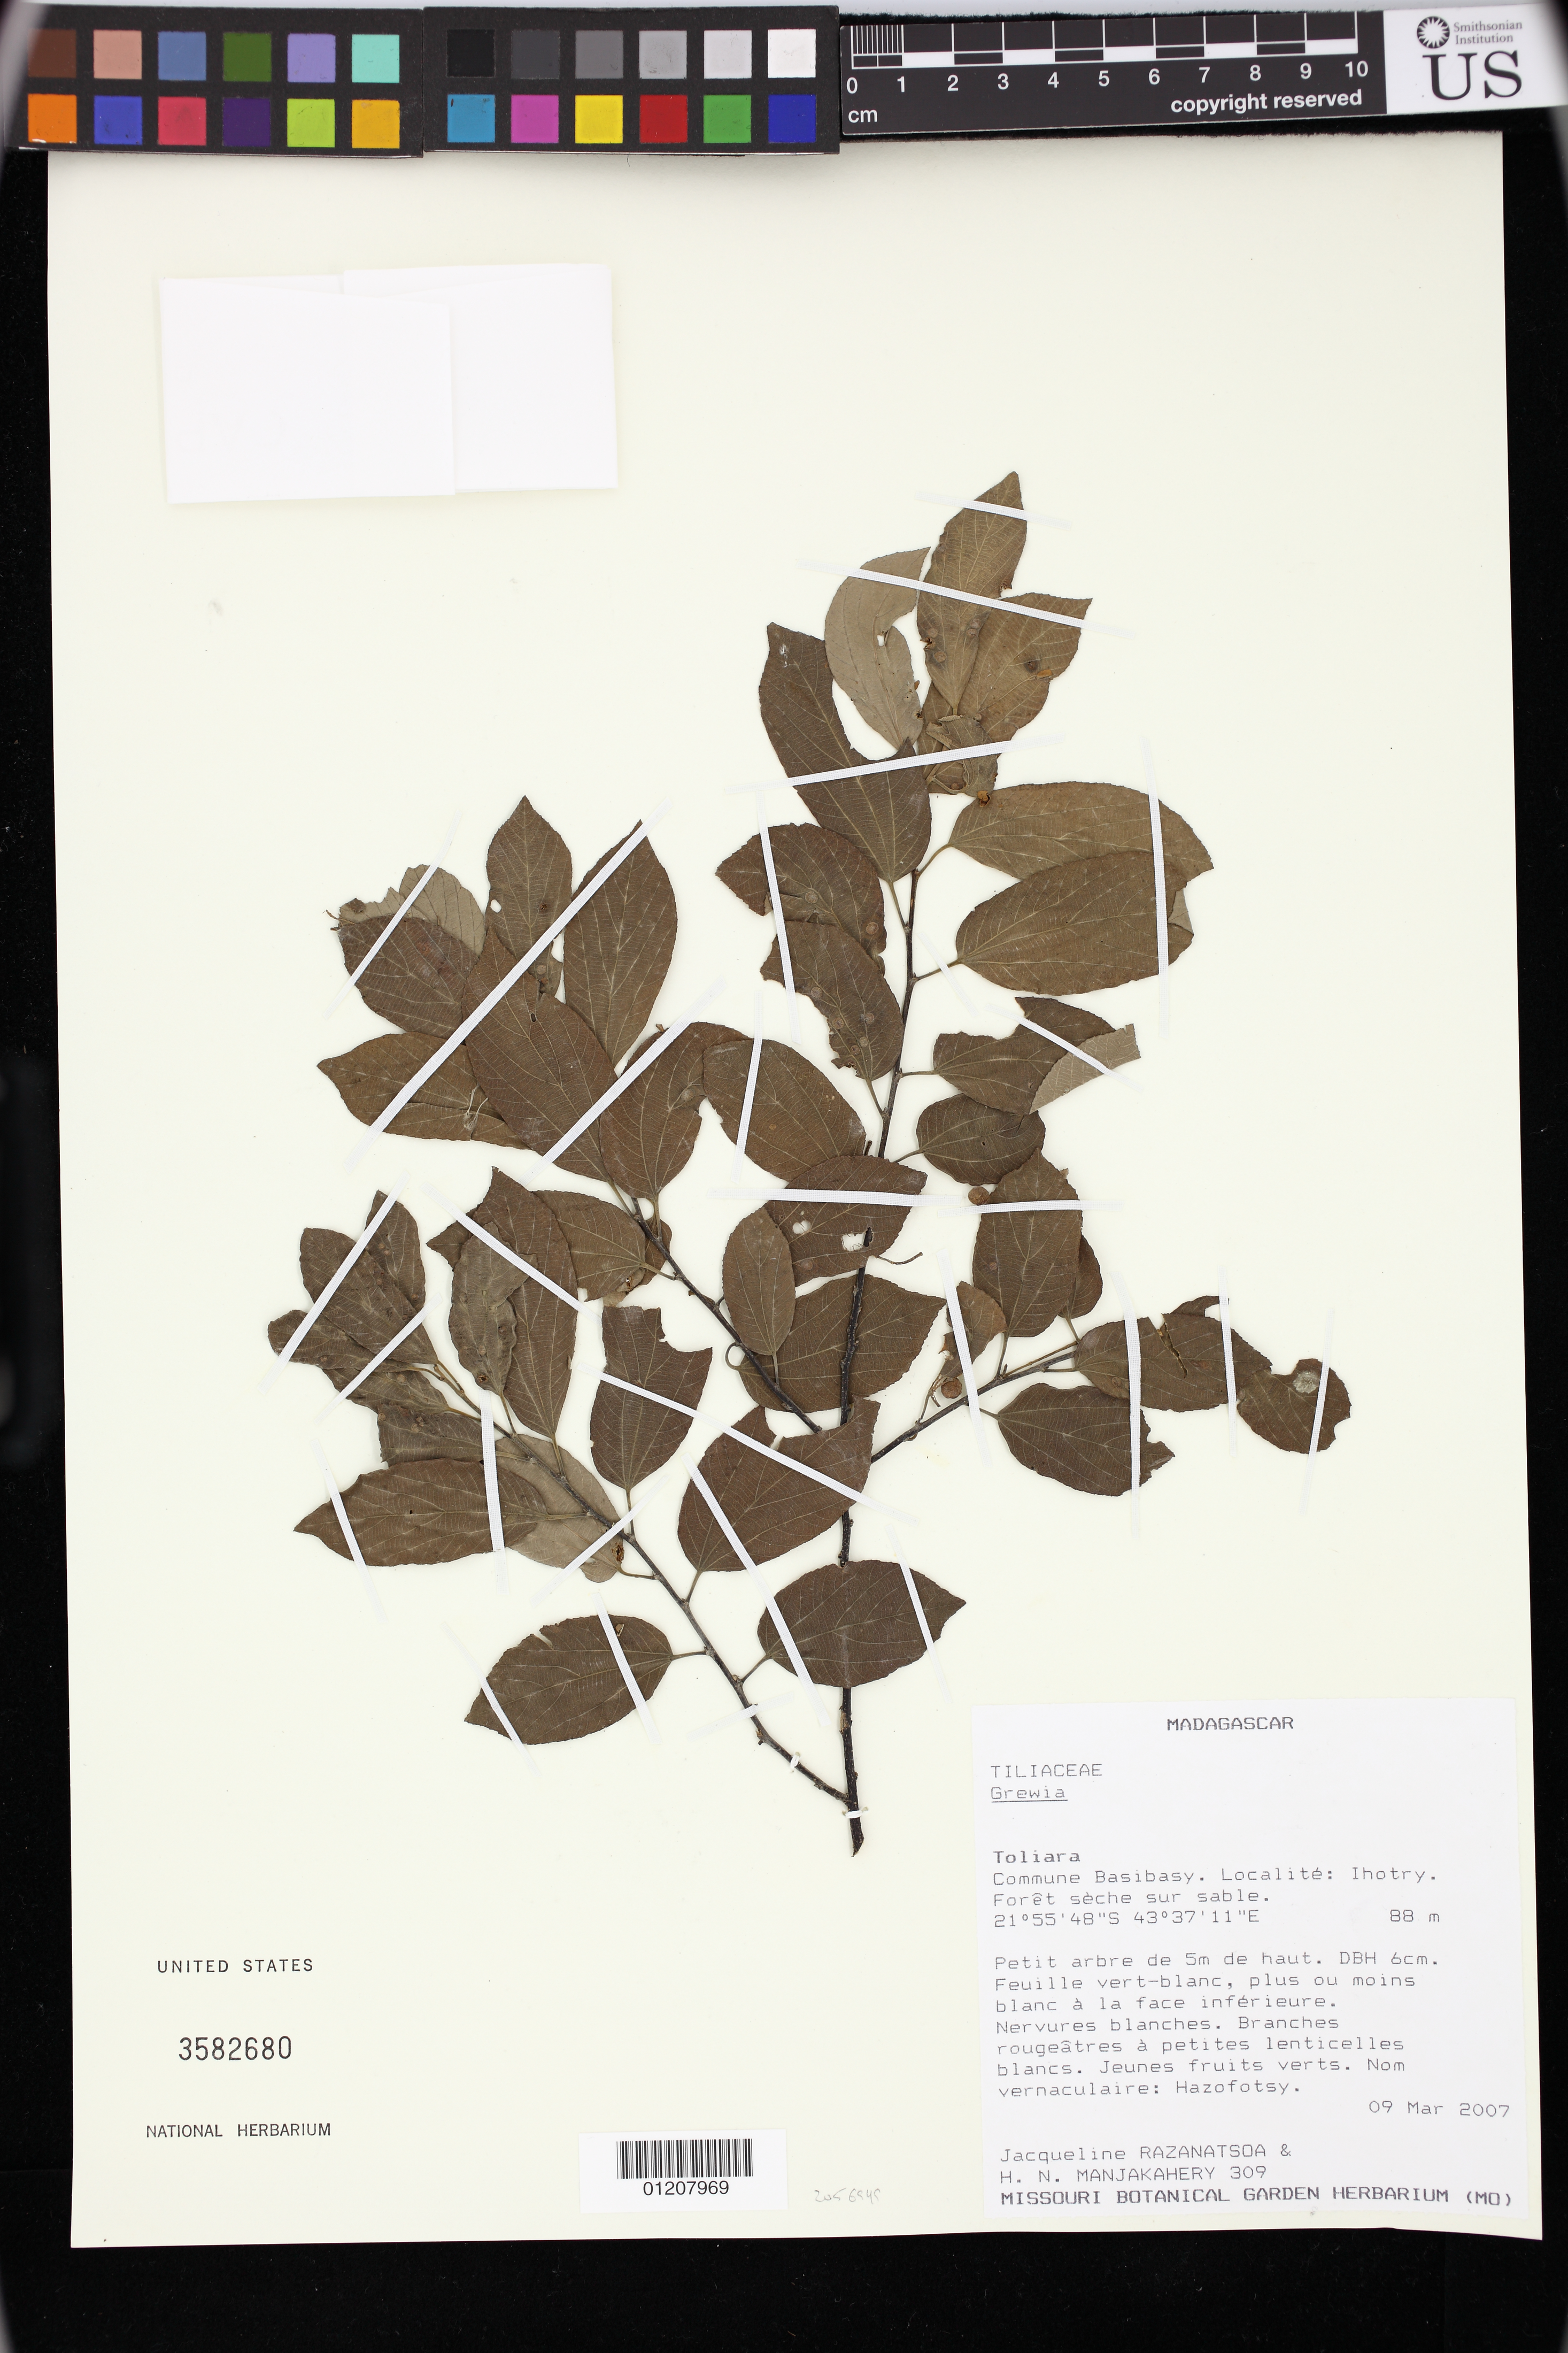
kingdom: Plantae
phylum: Tracheophyta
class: Magnoliopsida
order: Malvales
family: Malvaceae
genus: Grewia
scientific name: Grewia leucophylla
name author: Capuron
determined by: Dorr, Laurence J., Curator (BOT), Smithsonian Institution - National Museum of Natural History (UNITED STATES)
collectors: J. Razanatsoa & H. N. Manjakahery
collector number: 309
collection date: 2007-03-09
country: Madagascar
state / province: Atsimo-Andrefana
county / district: Morombe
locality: Toliara. Commune Basibasy. Localite: Ihotry.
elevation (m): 88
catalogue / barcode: US 3582680